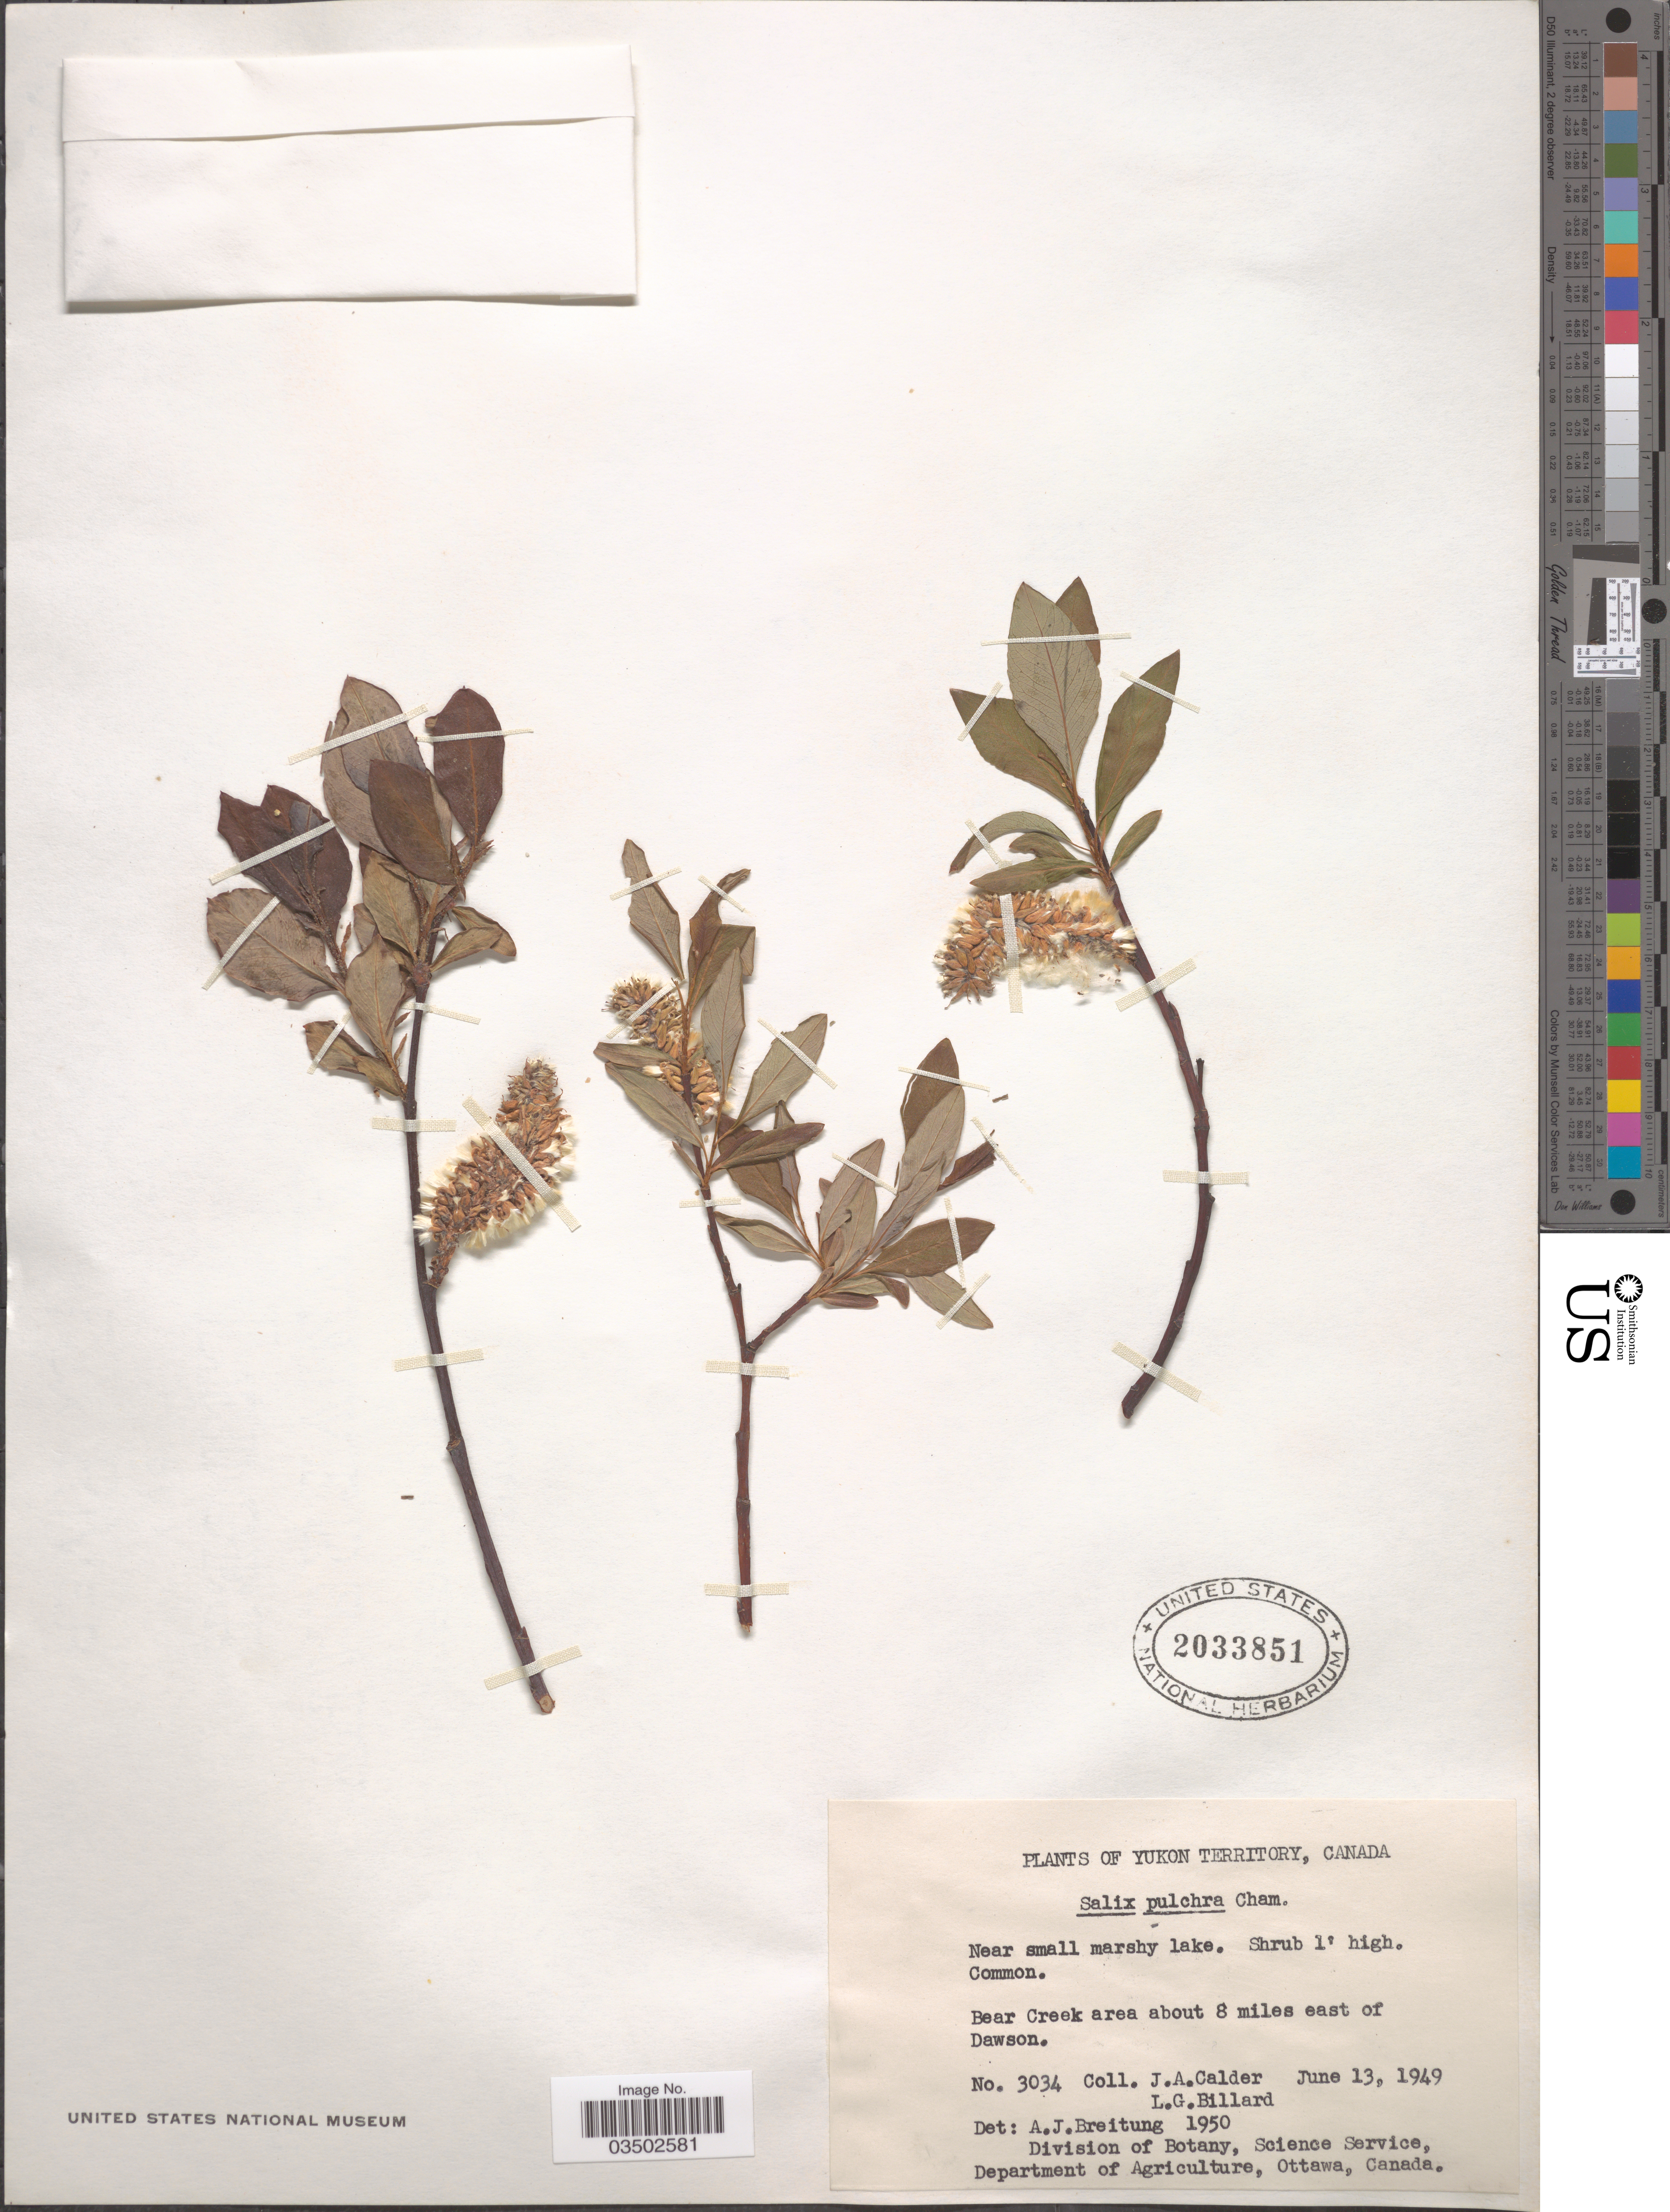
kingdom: Plantae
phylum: Tracheophyta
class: Magnoliopsida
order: Malpighiales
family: Salicaceae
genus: Salix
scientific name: Salix pulchra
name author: Cham.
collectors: J. A. Calder & L. Billard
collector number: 3034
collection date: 1949-06-13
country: Canada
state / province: Yukon Territory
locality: Near small marshy lake. Bear Creek area about 8 miles east of Dawson.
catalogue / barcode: US 2033851